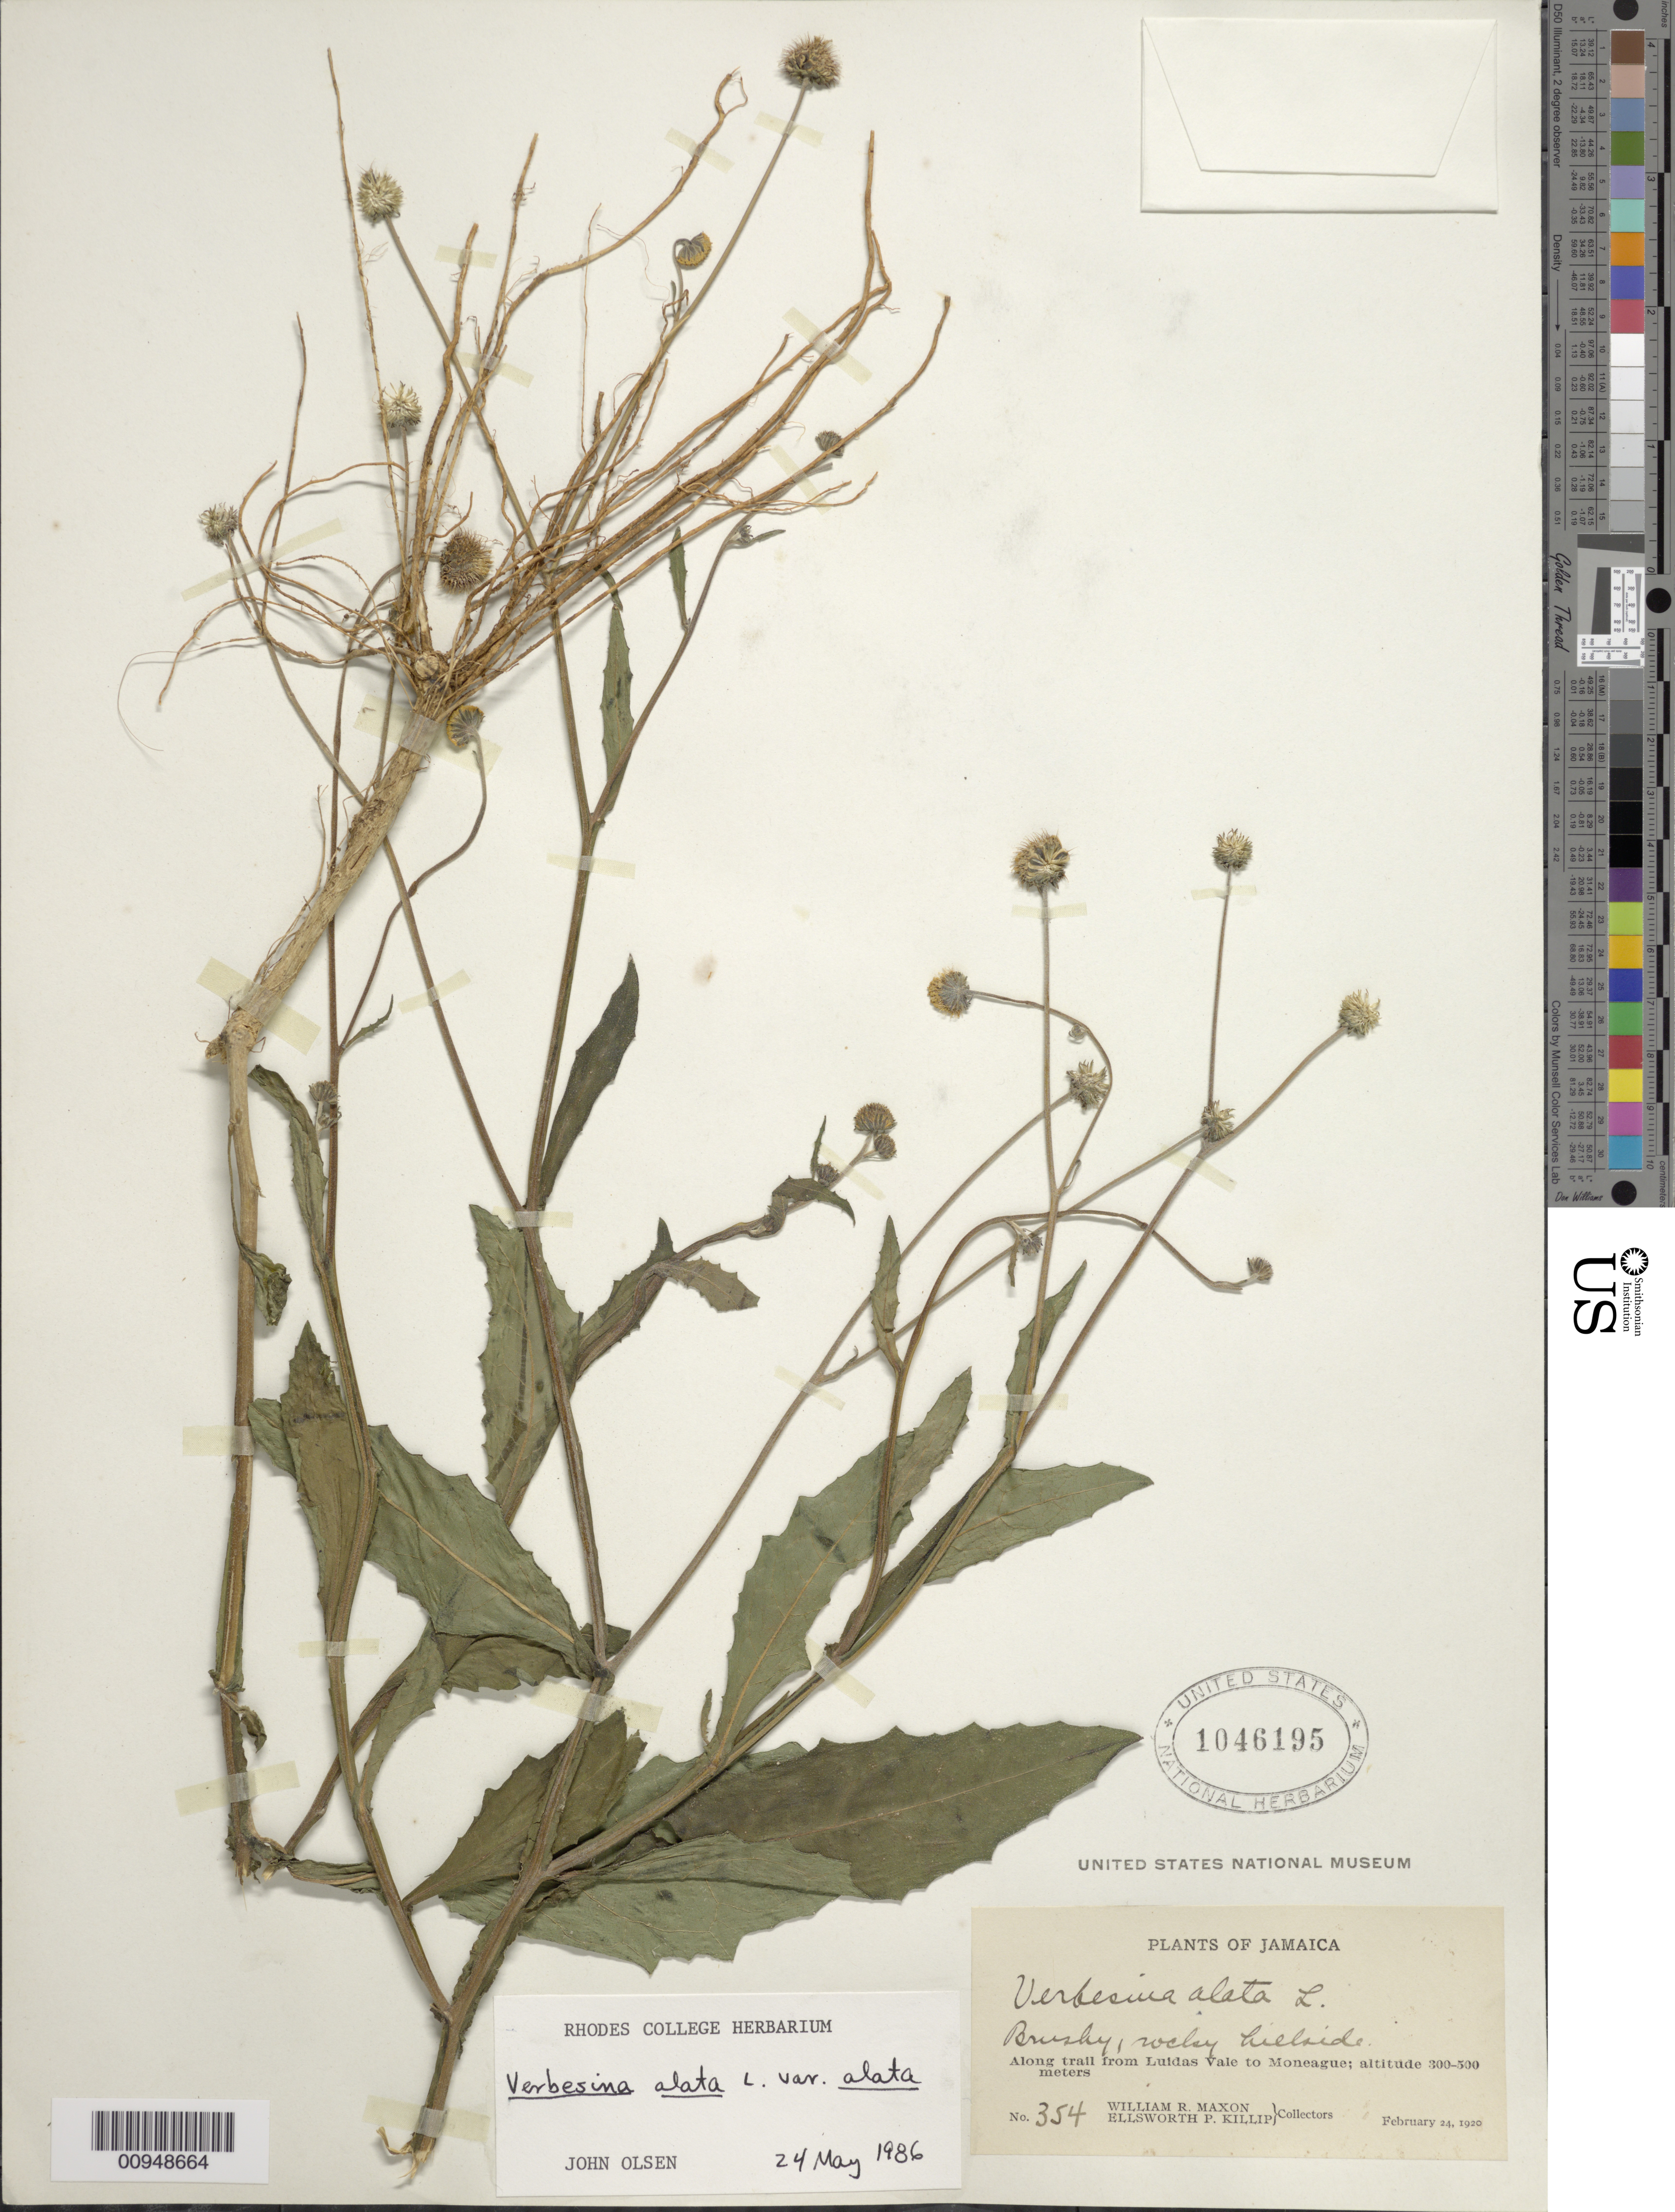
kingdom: Plantae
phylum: Tracheophyta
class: Magnoliopsida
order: Asterales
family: Asteraceae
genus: Verbesina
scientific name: Verbesina alata var. alata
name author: L.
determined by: Olsen, J.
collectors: W. R. Maxon & E. P. Killip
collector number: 354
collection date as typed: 24 Feb 1920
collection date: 1920-02-24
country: Jamaica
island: Jamaica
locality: Along trail from Luidas Vale to Moneague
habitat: Rocky hillside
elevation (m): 300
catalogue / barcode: US 1046195